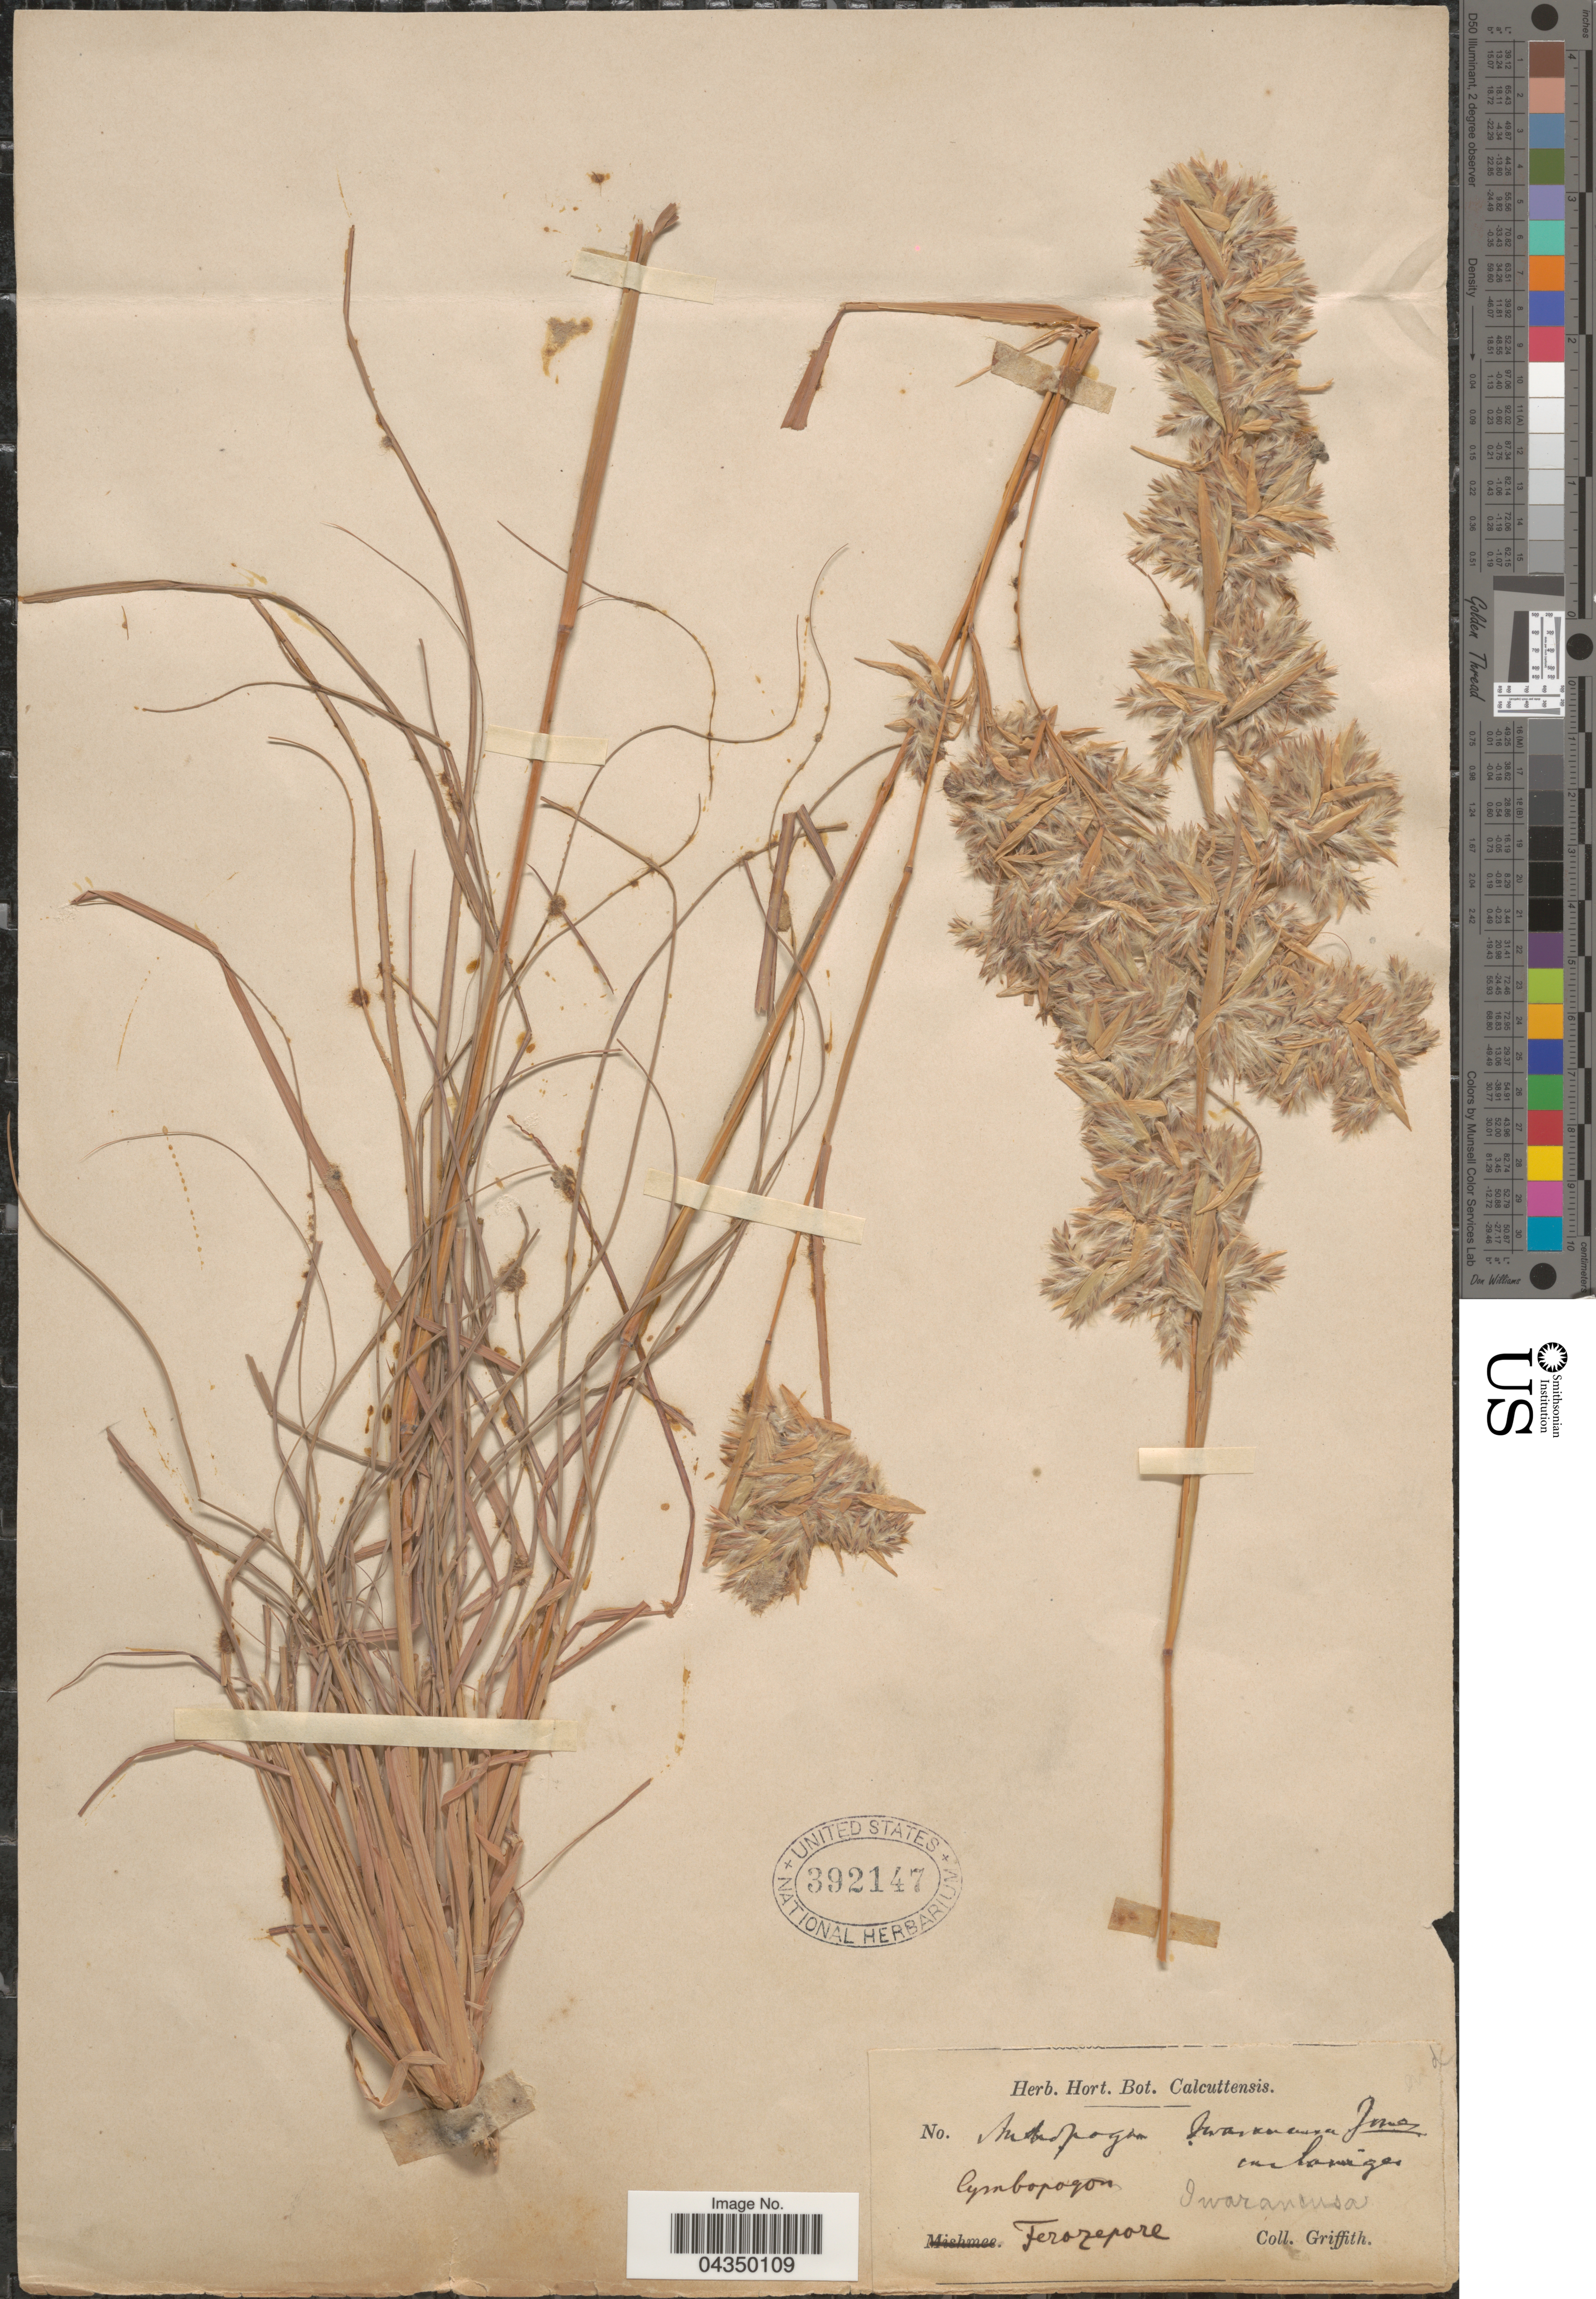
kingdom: Plantae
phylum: Tracheophyta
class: Liliopsida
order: Poales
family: Poaceae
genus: Cymbopogon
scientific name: Cymbopogon schoenanthus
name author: (L.) Spreng.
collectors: -. Griffith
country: India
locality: Ferozepore.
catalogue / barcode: US 392147